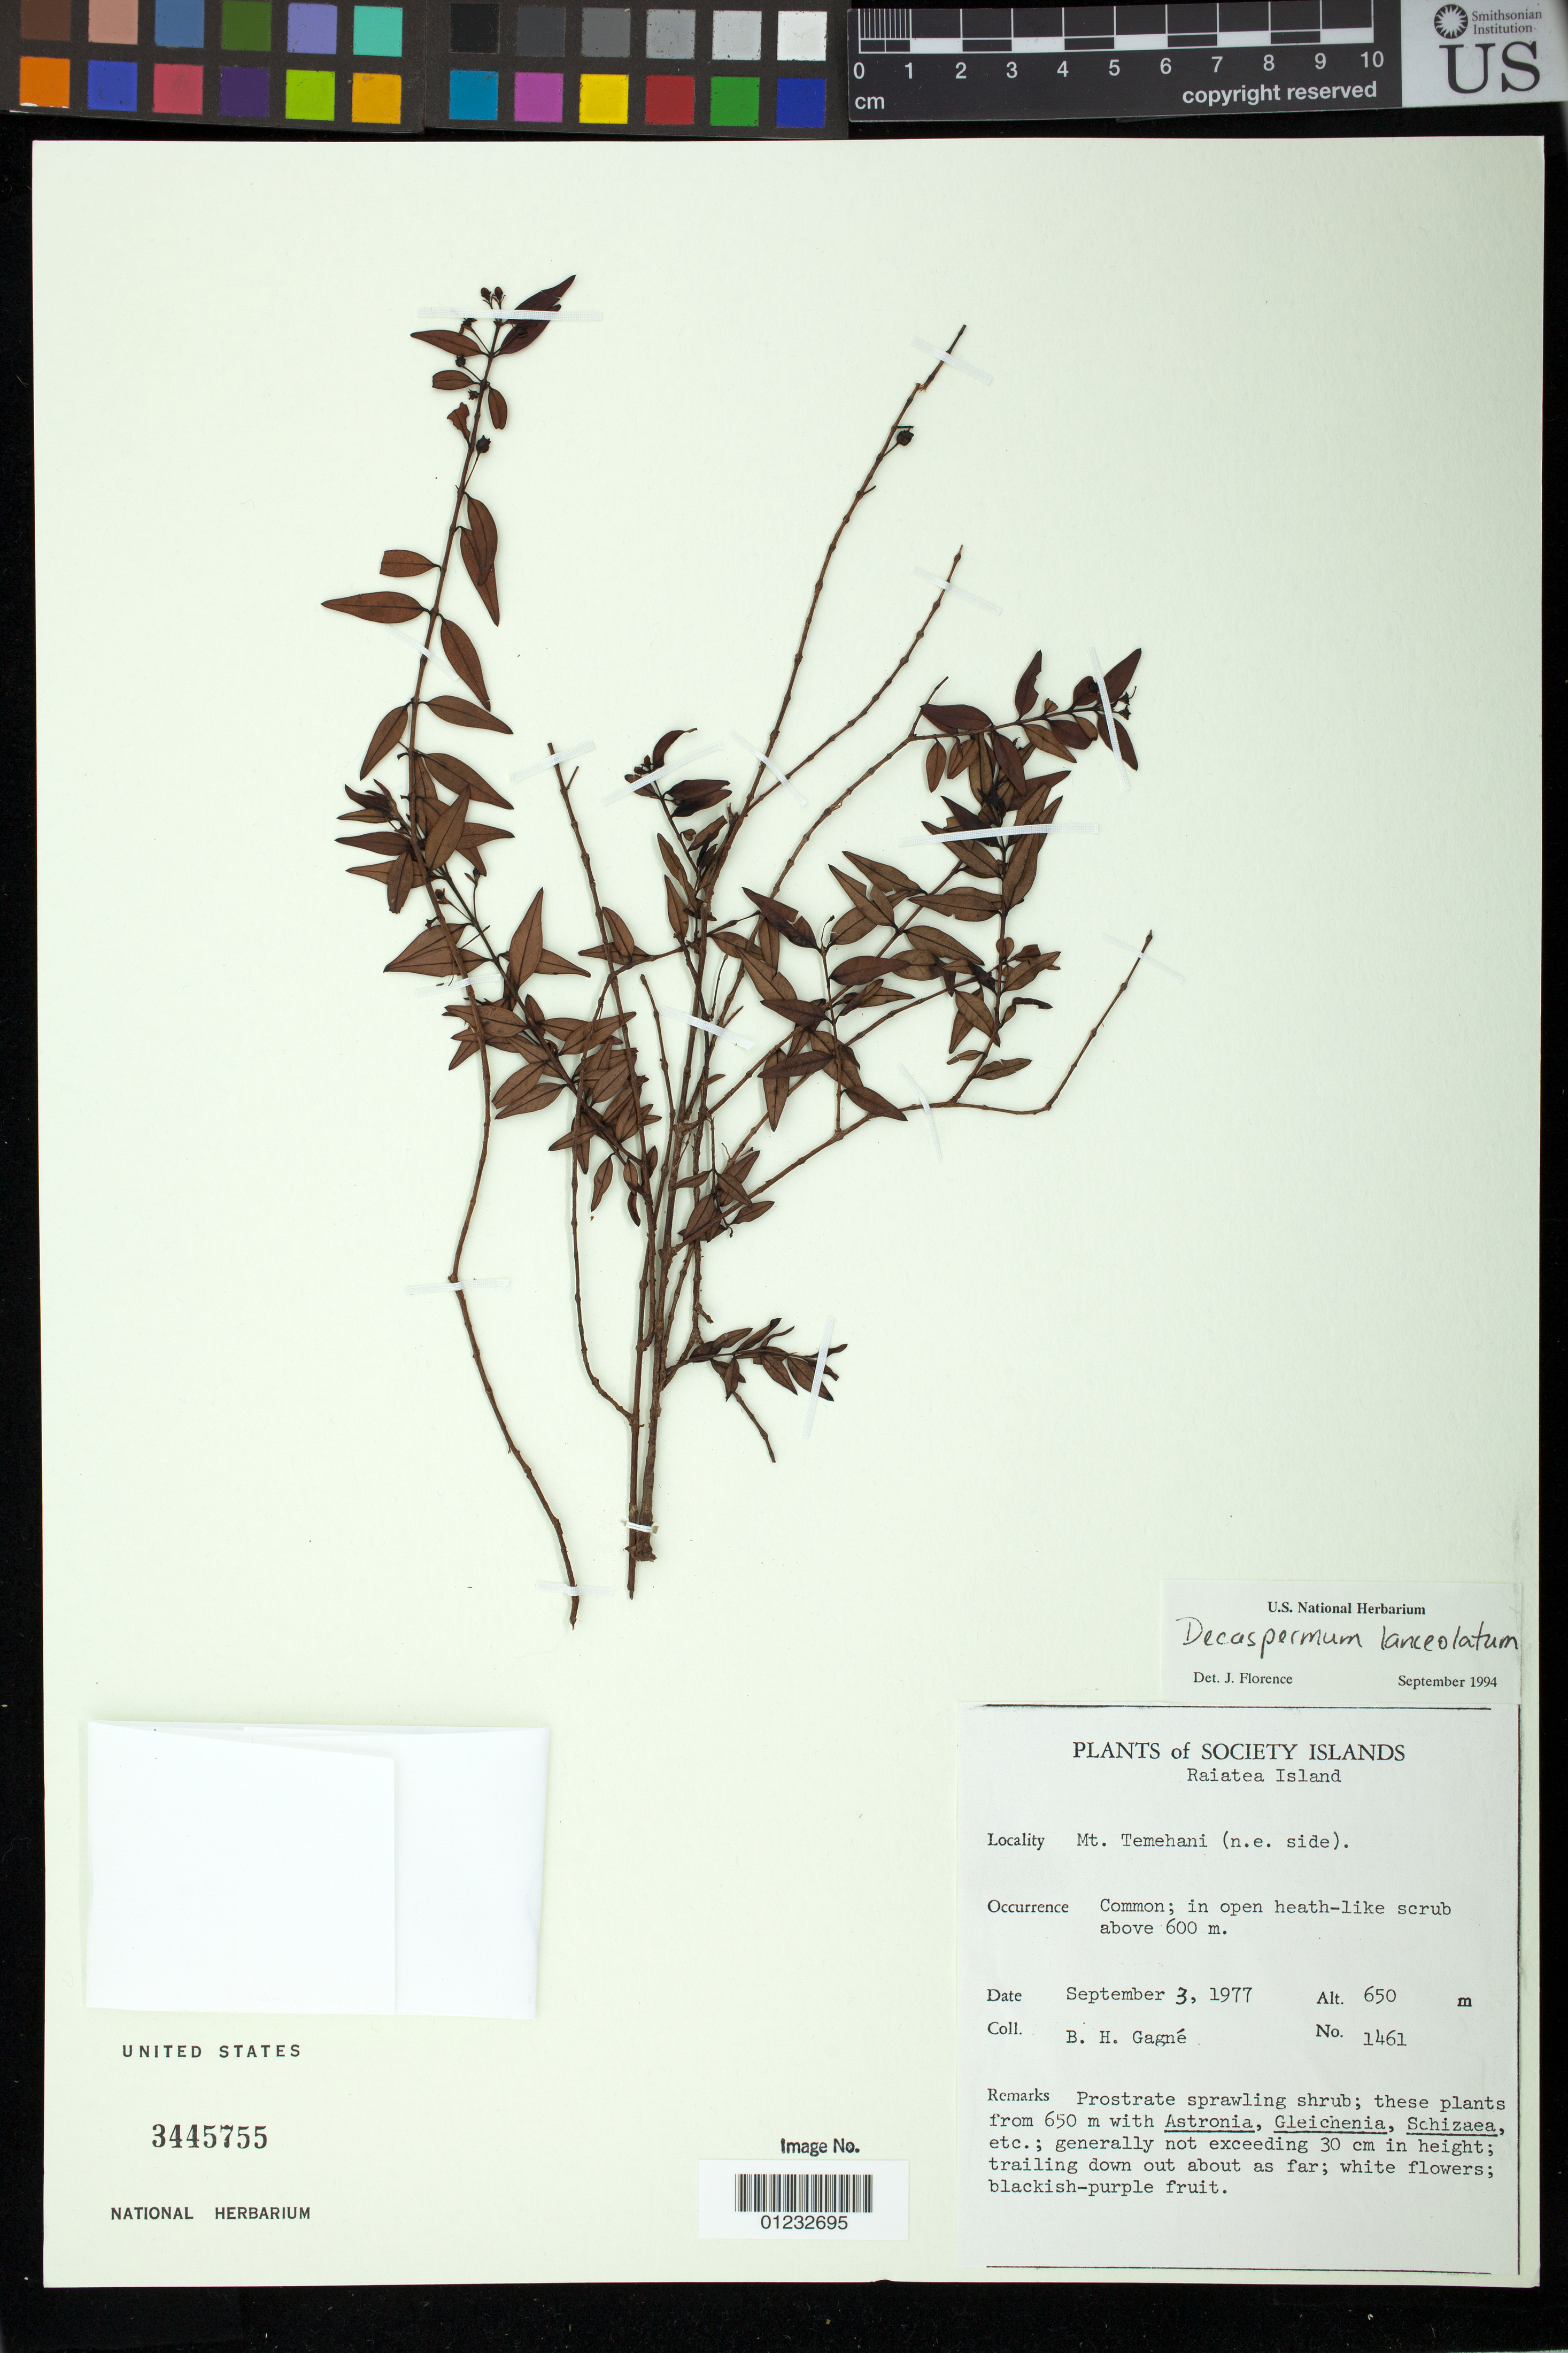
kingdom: Plantae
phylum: Tracheophyta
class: Magnoliopsida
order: Myrtales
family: Myrtaceae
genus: Decaspermum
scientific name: Decaspermum lanceolatum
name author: J.W. Moore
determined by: Florence, J.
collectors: B. H. Gagné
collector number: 1461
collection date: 1977-09-03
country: French Polynesia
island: Raiatea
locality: Mt. Temehani (N.E. side).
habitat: heath like scrub.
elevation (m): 600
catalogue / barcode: US 3445755